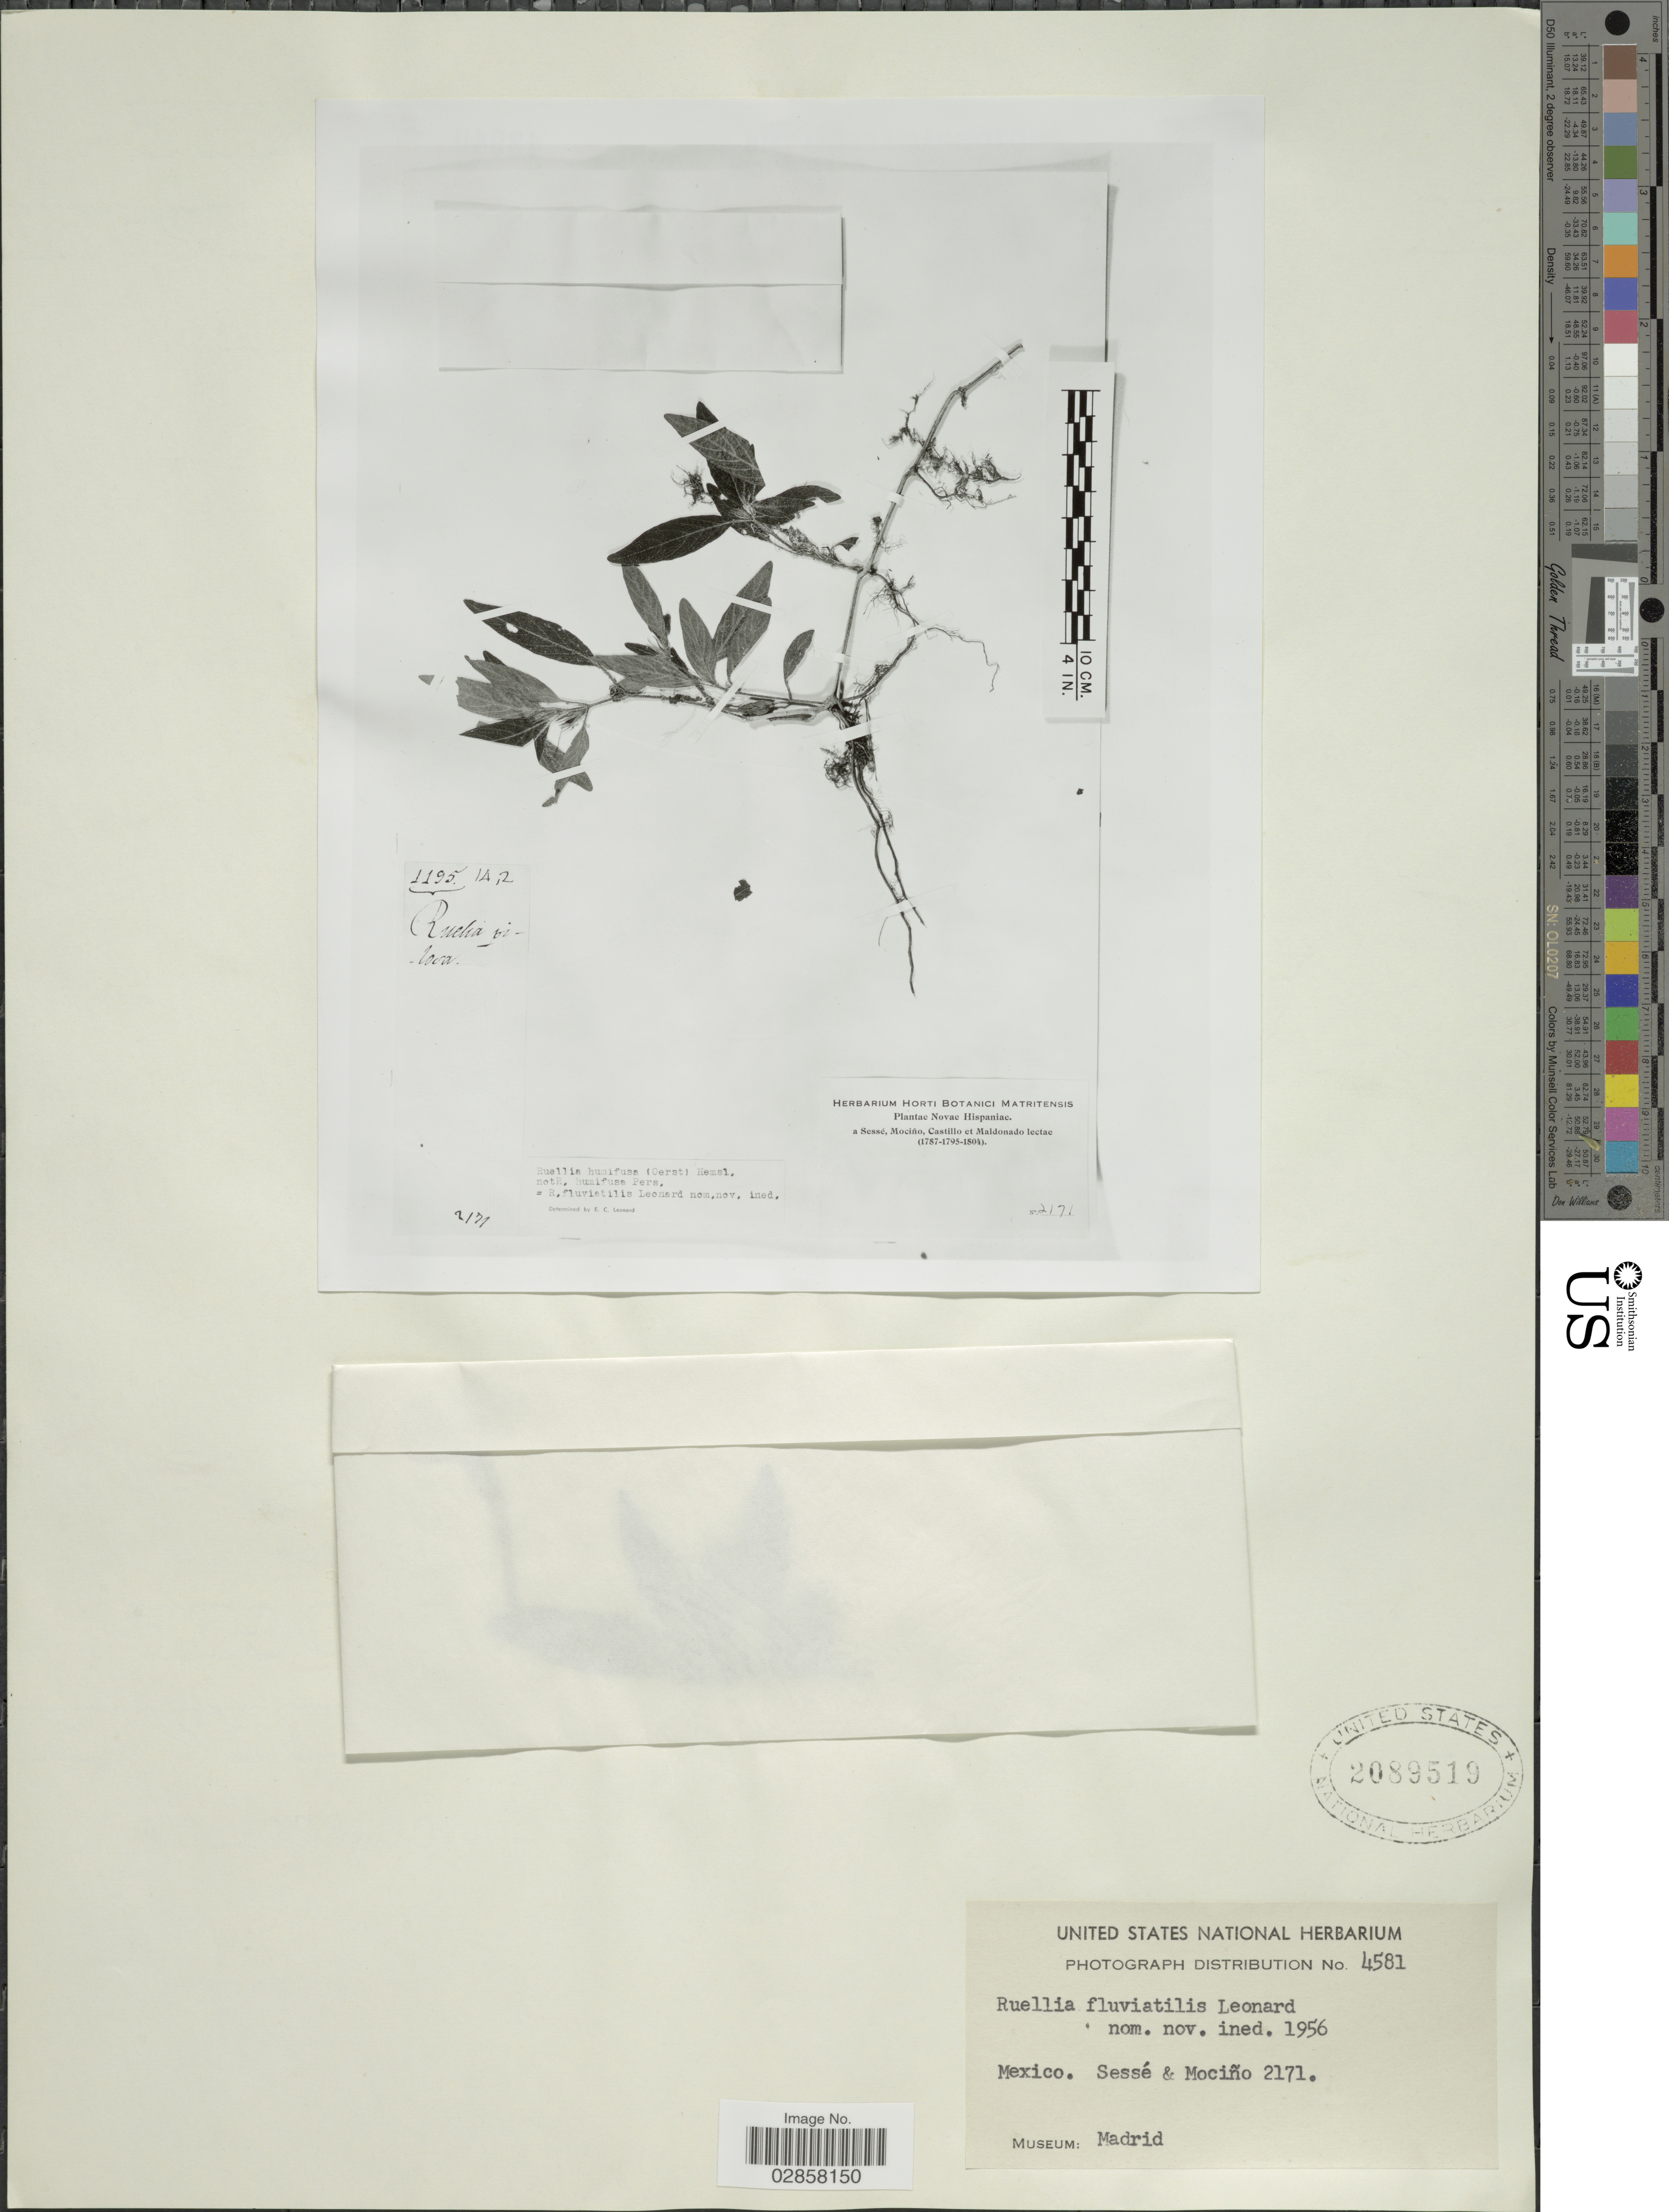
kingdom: Plantae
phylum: Tracheophyta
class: Magnoliopsida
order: Lamiales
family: Acanthaceae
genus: Ruellia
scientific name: Ruellia squarrosa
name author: Fenzl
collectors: Sessé, -- & Mociño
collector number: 2171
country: Mexico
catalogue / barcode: US 2089519